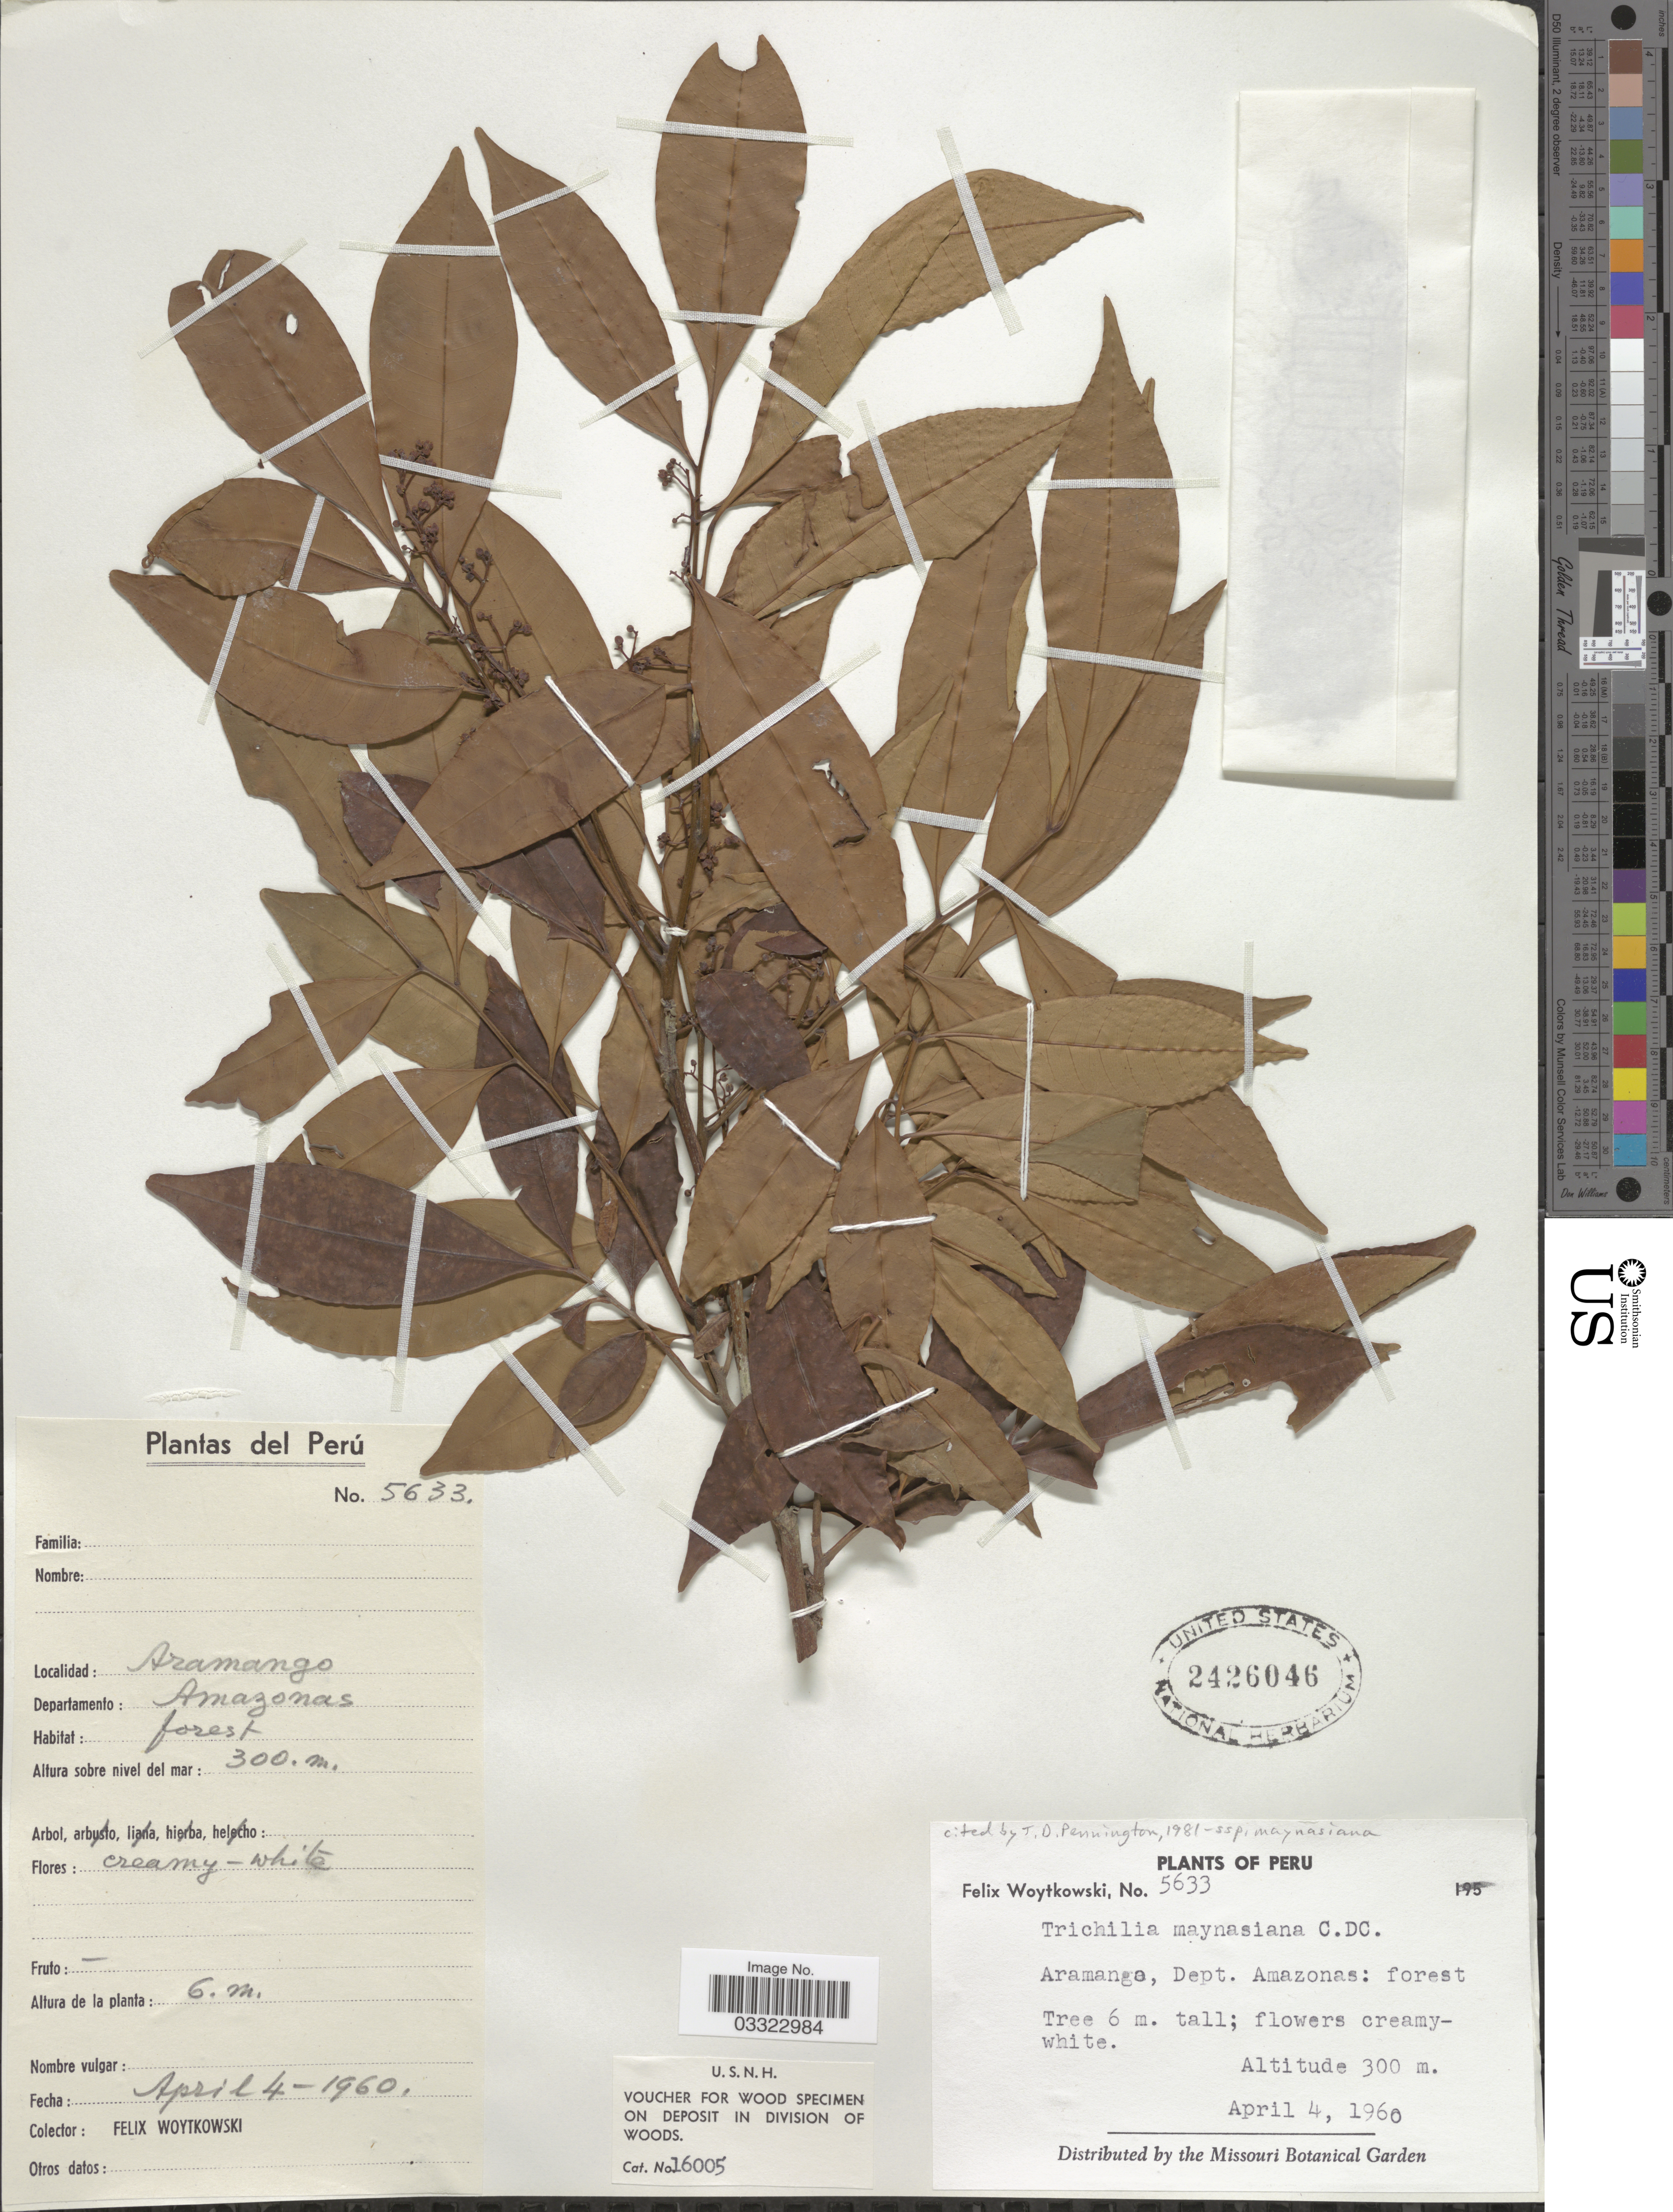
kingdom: Plantae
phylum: Tracheophyta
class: Magnoliopsida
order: Sapindales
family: Meliaceae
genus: Trichilia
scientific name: Trichilia maynasiana subsp. maynasiana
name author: C. DC.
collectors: F. Woytkowski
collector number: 5633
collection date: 1960-04-04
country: Peru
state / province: Amazonas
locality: Aramanga, Dept. Amazonas.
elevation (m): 300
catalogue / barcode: US 2426046